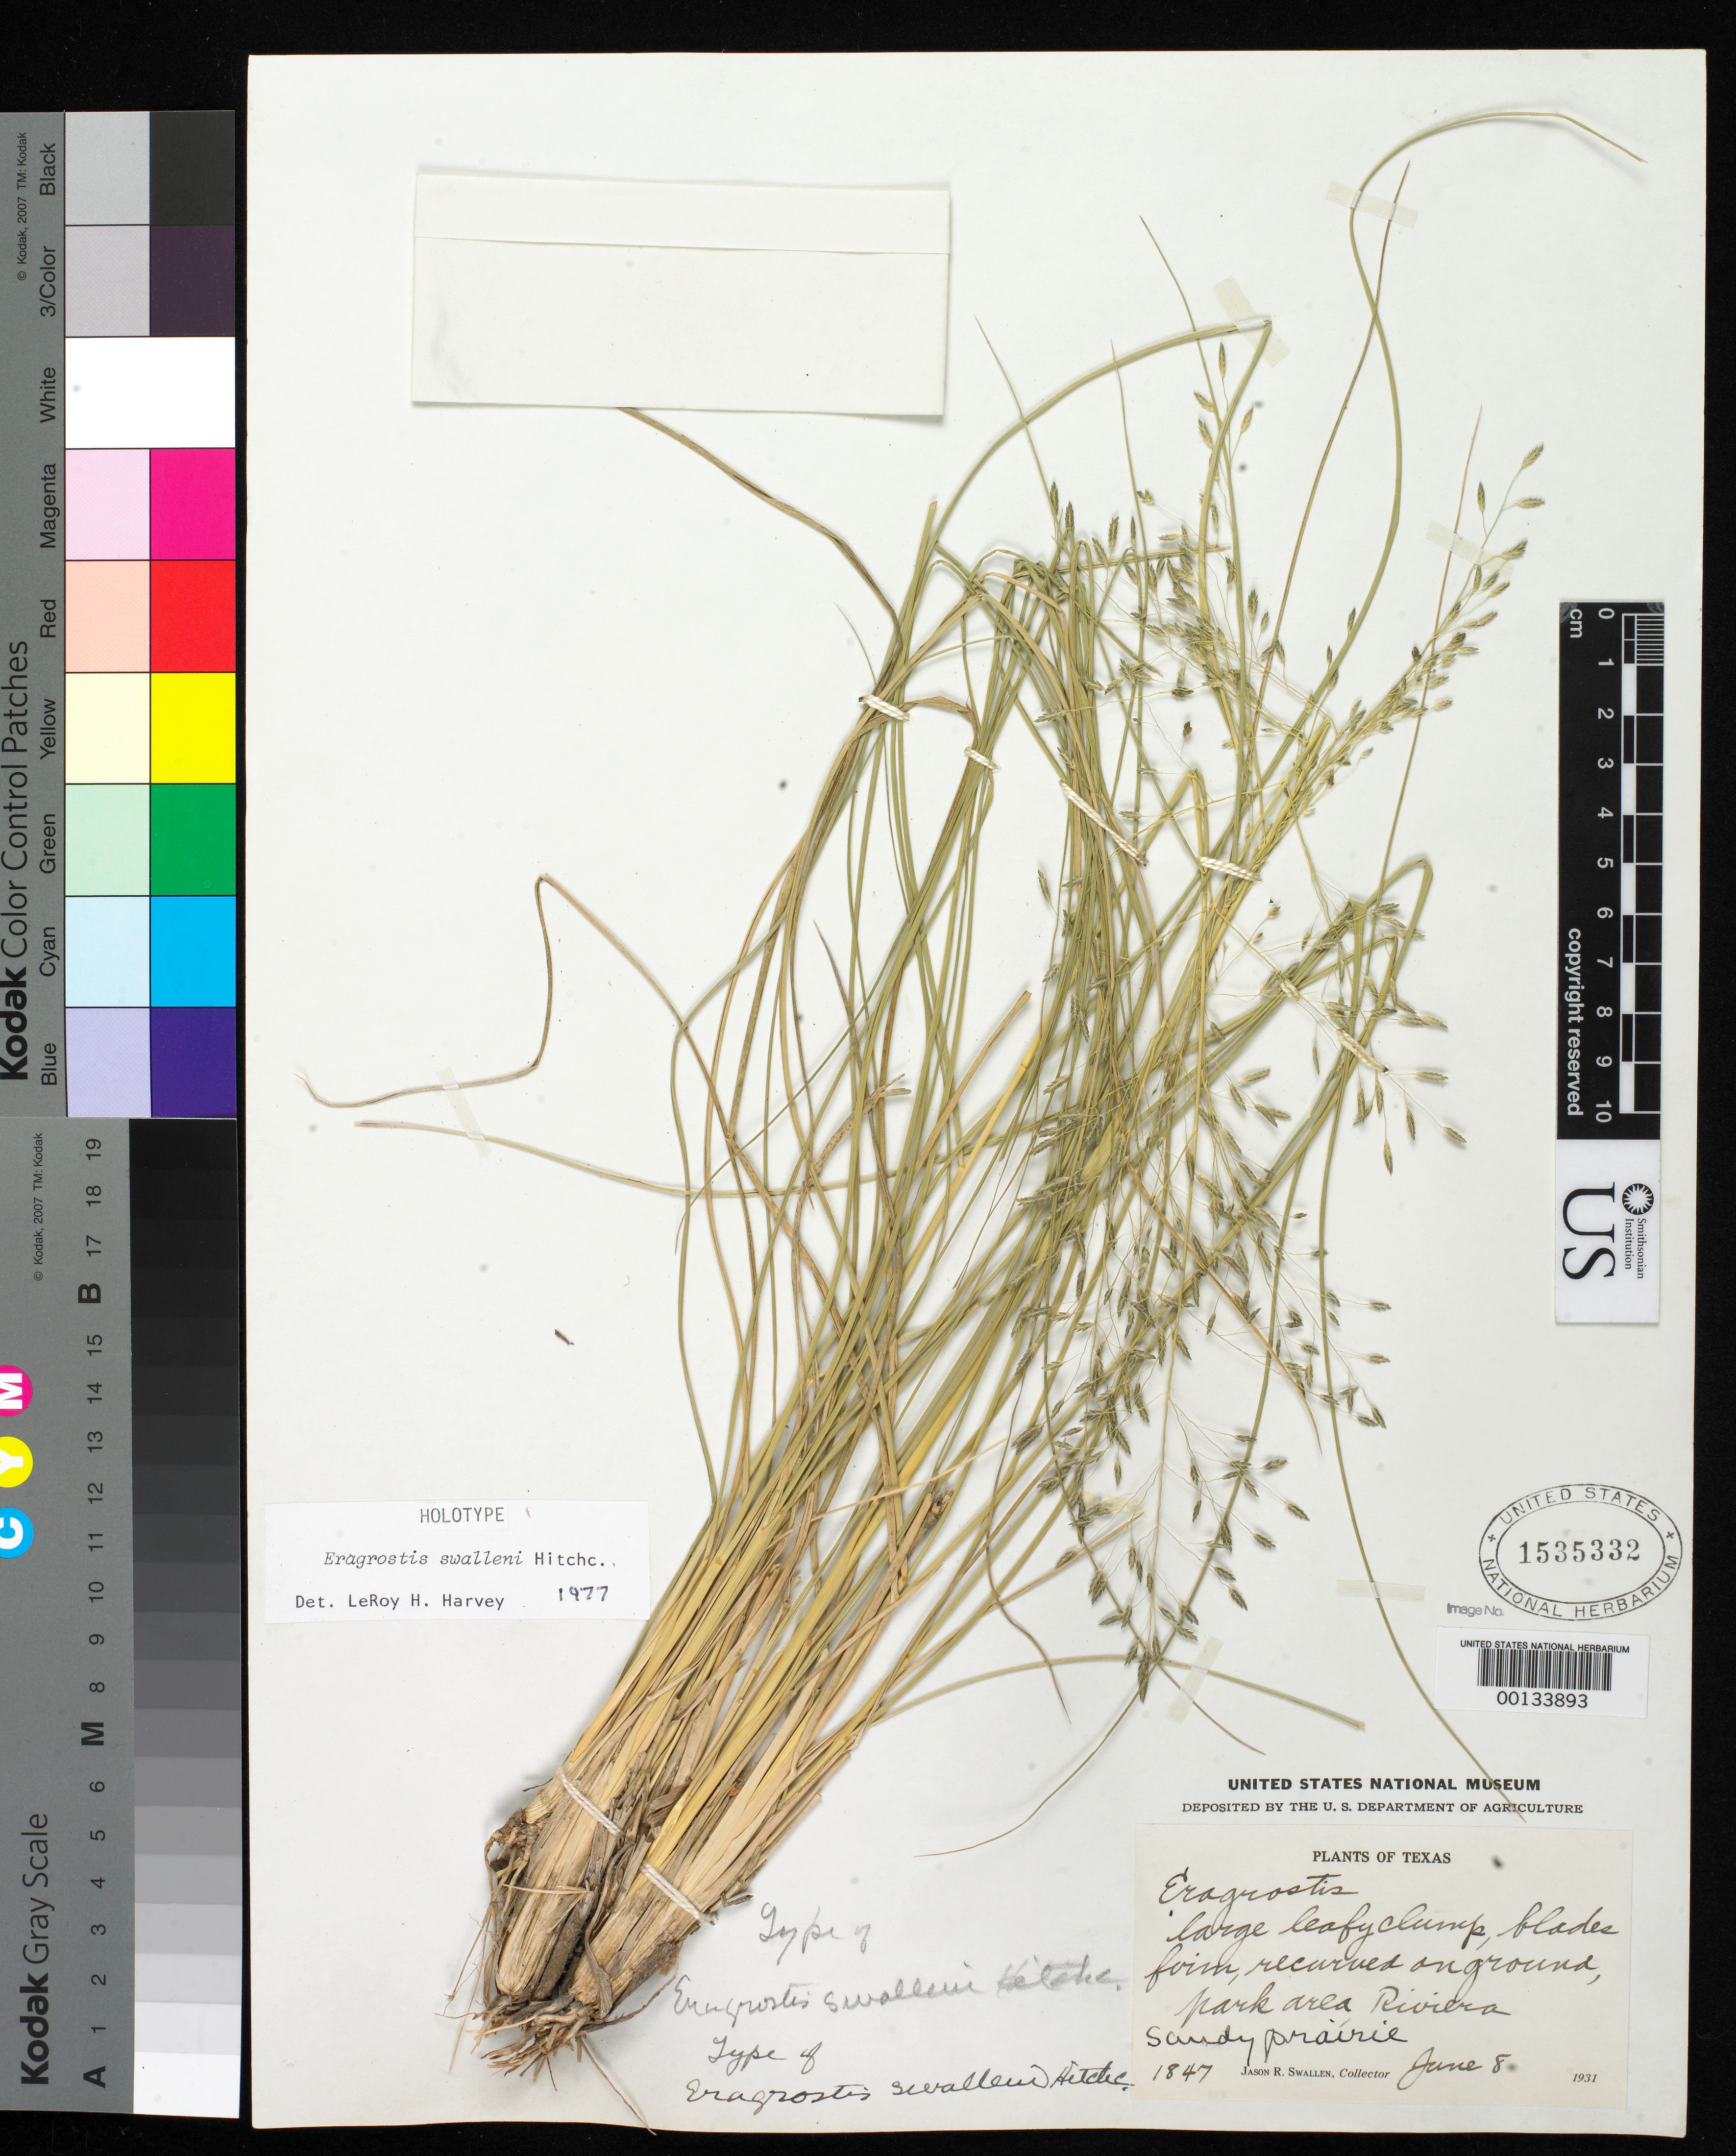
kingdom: Plantae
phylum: Tracheophyta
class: Liliopsida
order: Poales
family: Poaceae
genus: Eragrostis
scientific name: Eragrostis swallenii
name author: Hitchc.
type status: Holotype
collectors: J. R. Swallen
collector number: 1847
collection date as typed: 08 Jun 1931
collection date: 1931-06-08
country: United States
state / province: Texas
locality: Park area, Riviera.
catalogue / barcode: US 1535332